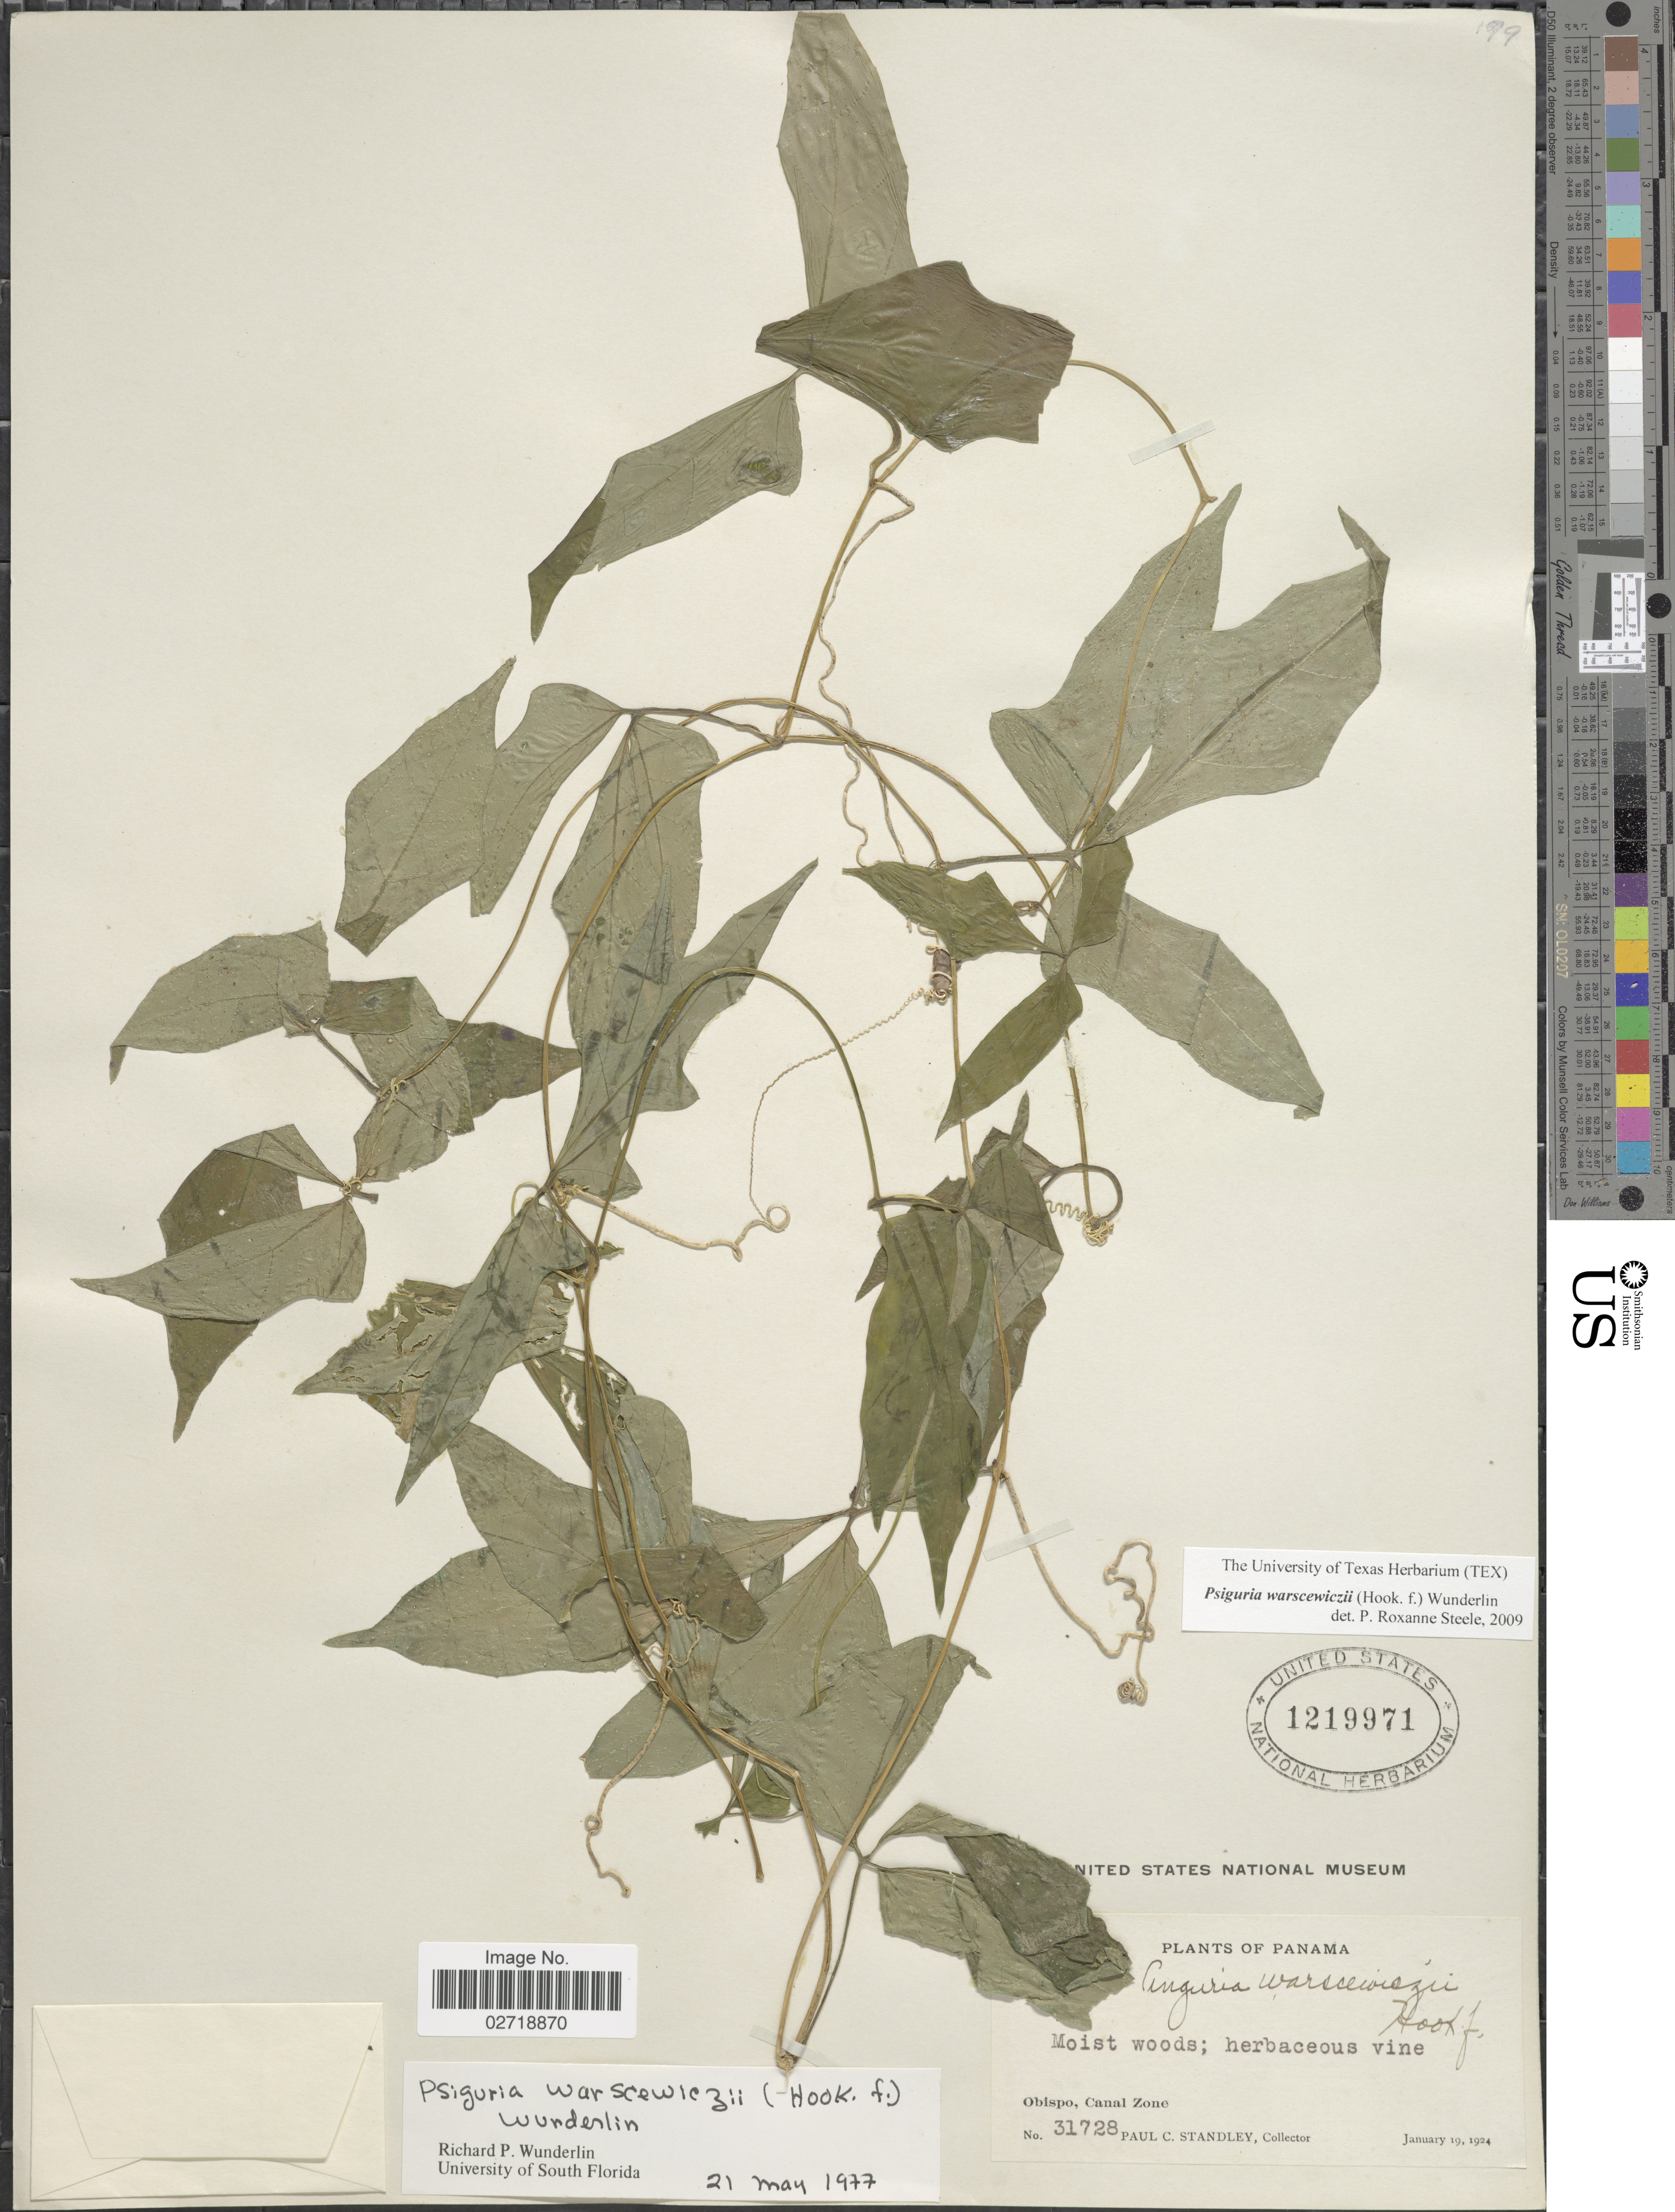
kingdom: Plantae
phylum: Tracheophyta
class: Magnoliopsida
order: Cucurbitales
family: Cucurbitaceae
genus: Psiguria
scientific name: Psiguria warscewiczii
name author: (Hook. f.) Wunderlin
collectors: P. C. Standley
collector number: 31728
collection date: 1924-01-19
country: Panama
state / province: Colón / Panamá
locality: Obispo, Canal Zone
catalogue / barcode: US 1219971